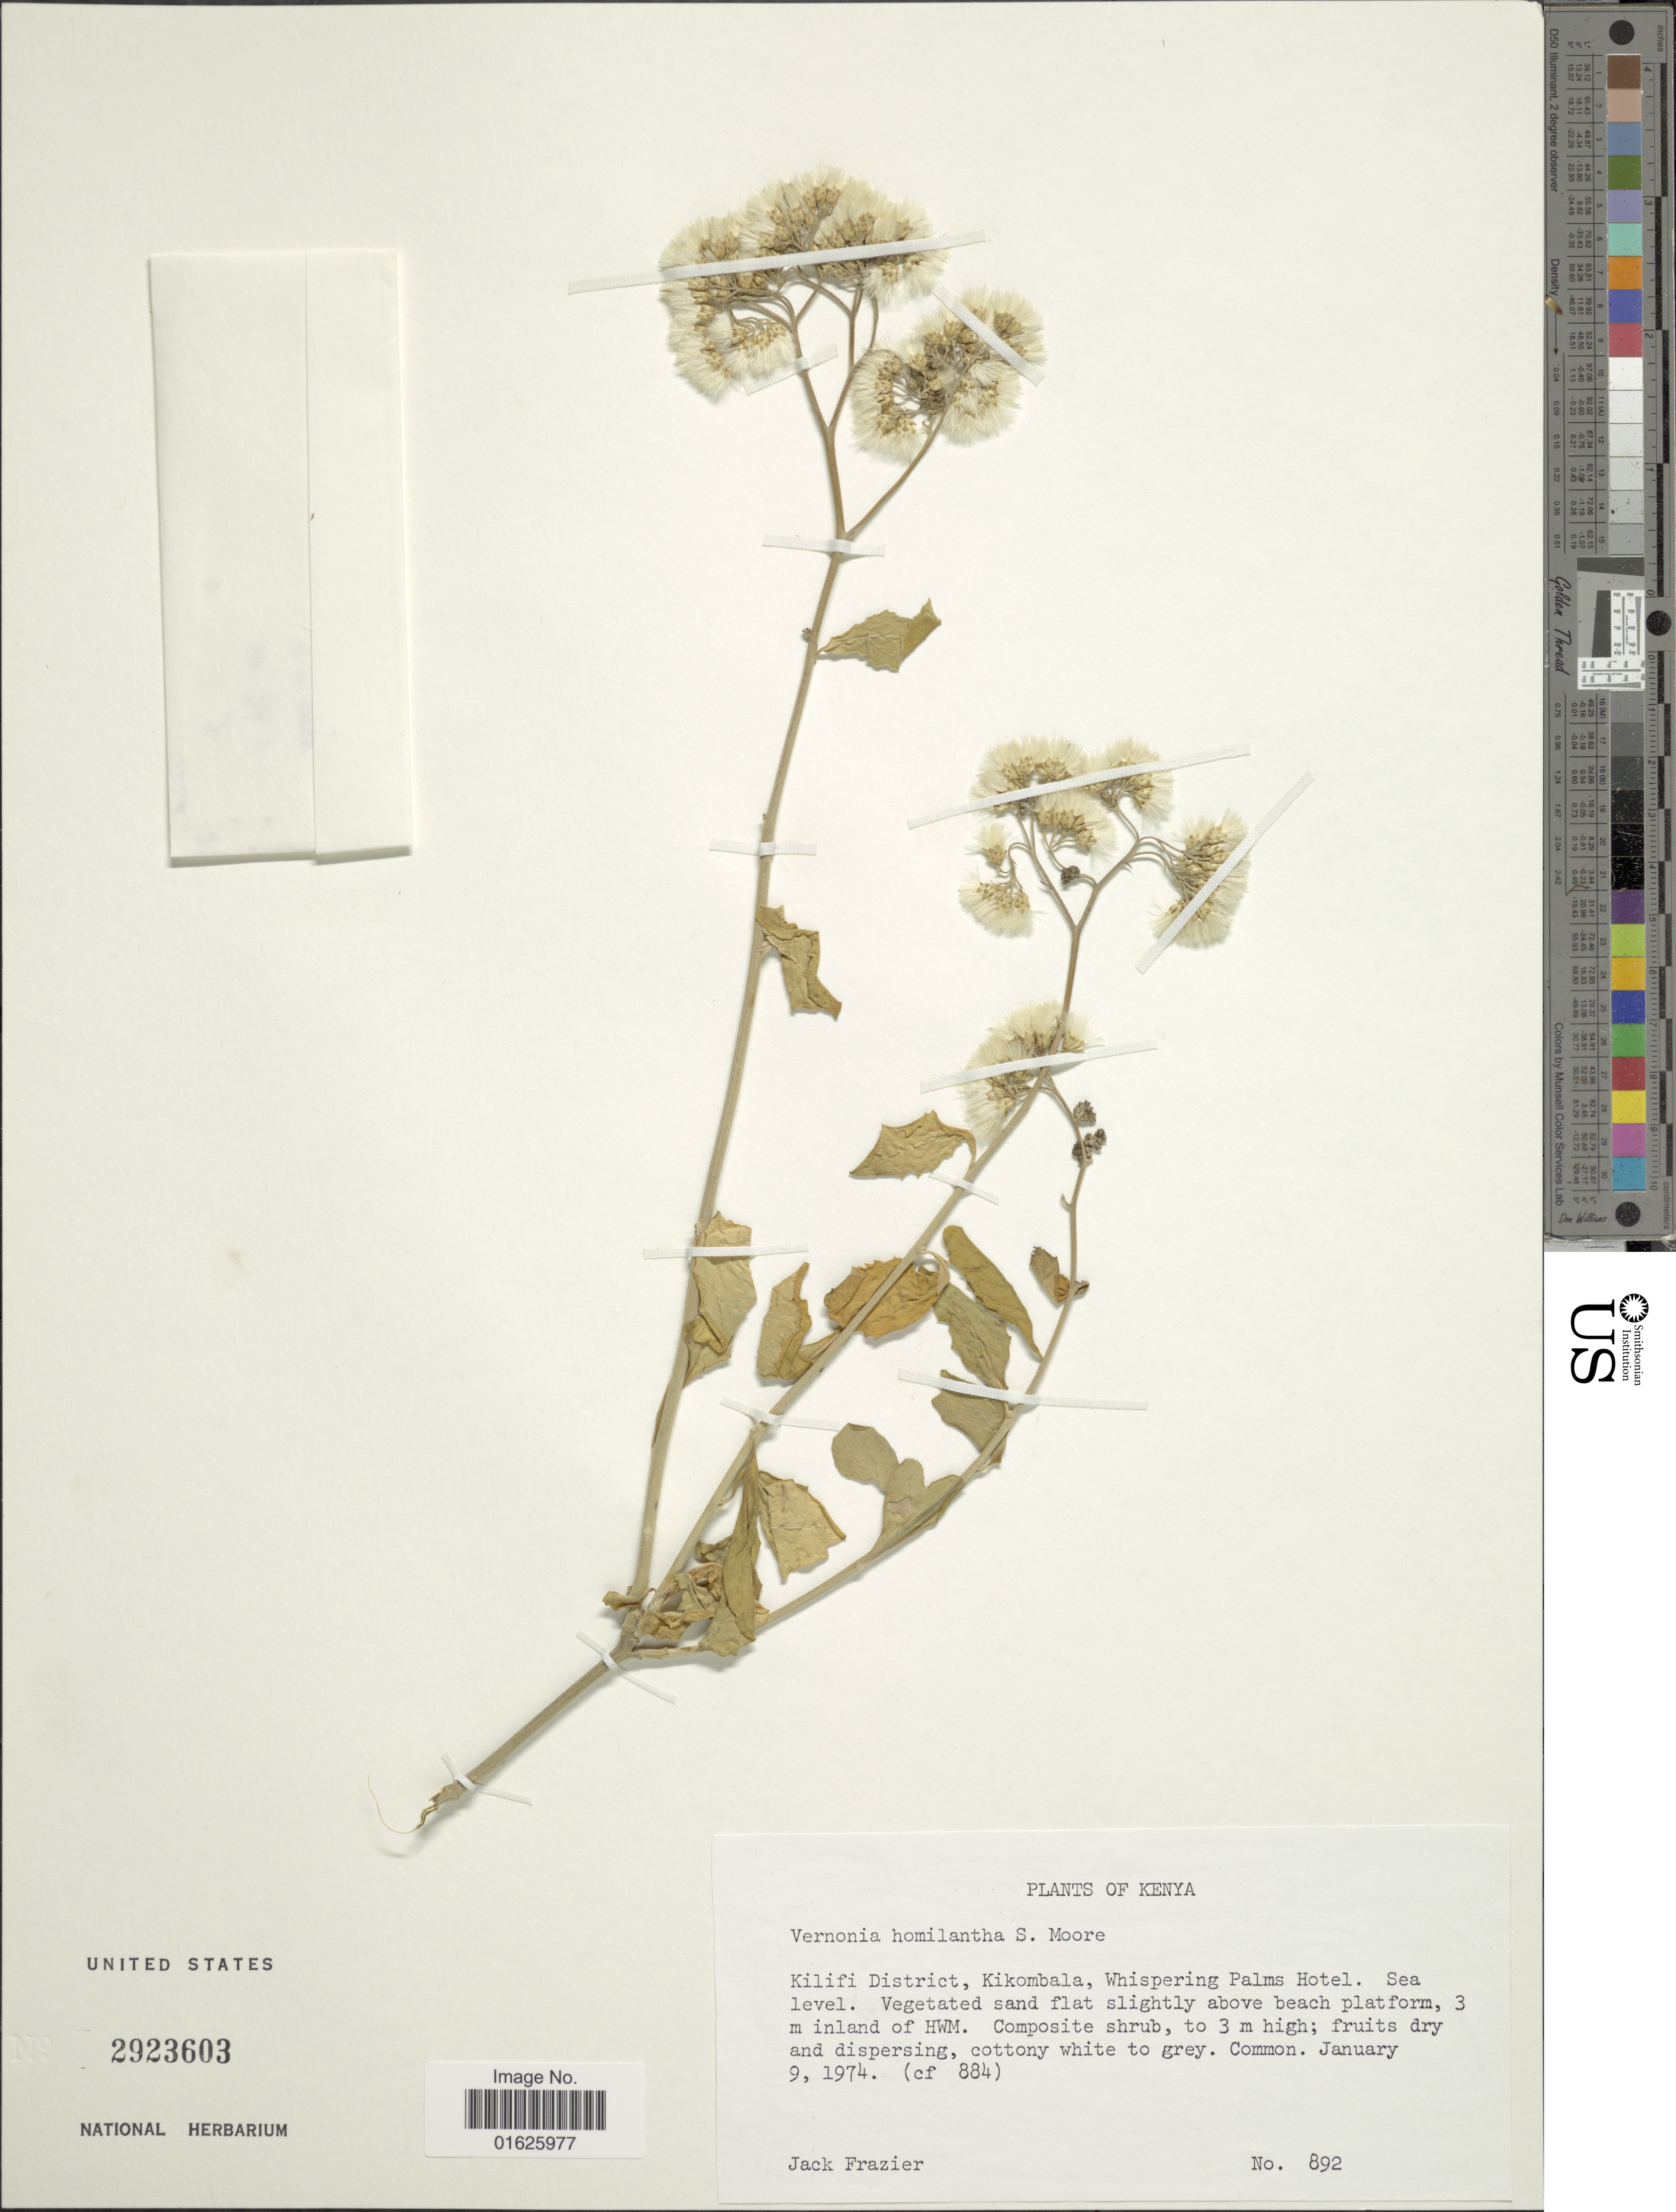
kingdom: Plantae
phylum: Tracheophyta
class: Magnoliopsida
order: Asterales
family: Asteraceae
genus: Orbivestus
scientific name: Orbivestus homilanthus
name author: (S. Moore) H. Rob.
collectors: J. Frazier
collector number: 892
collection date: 1974-01-09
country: Kenya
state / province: Kilifi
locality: Kilifi District, Kikombala, Whispering Palms Hotel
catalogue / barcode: US 2923603